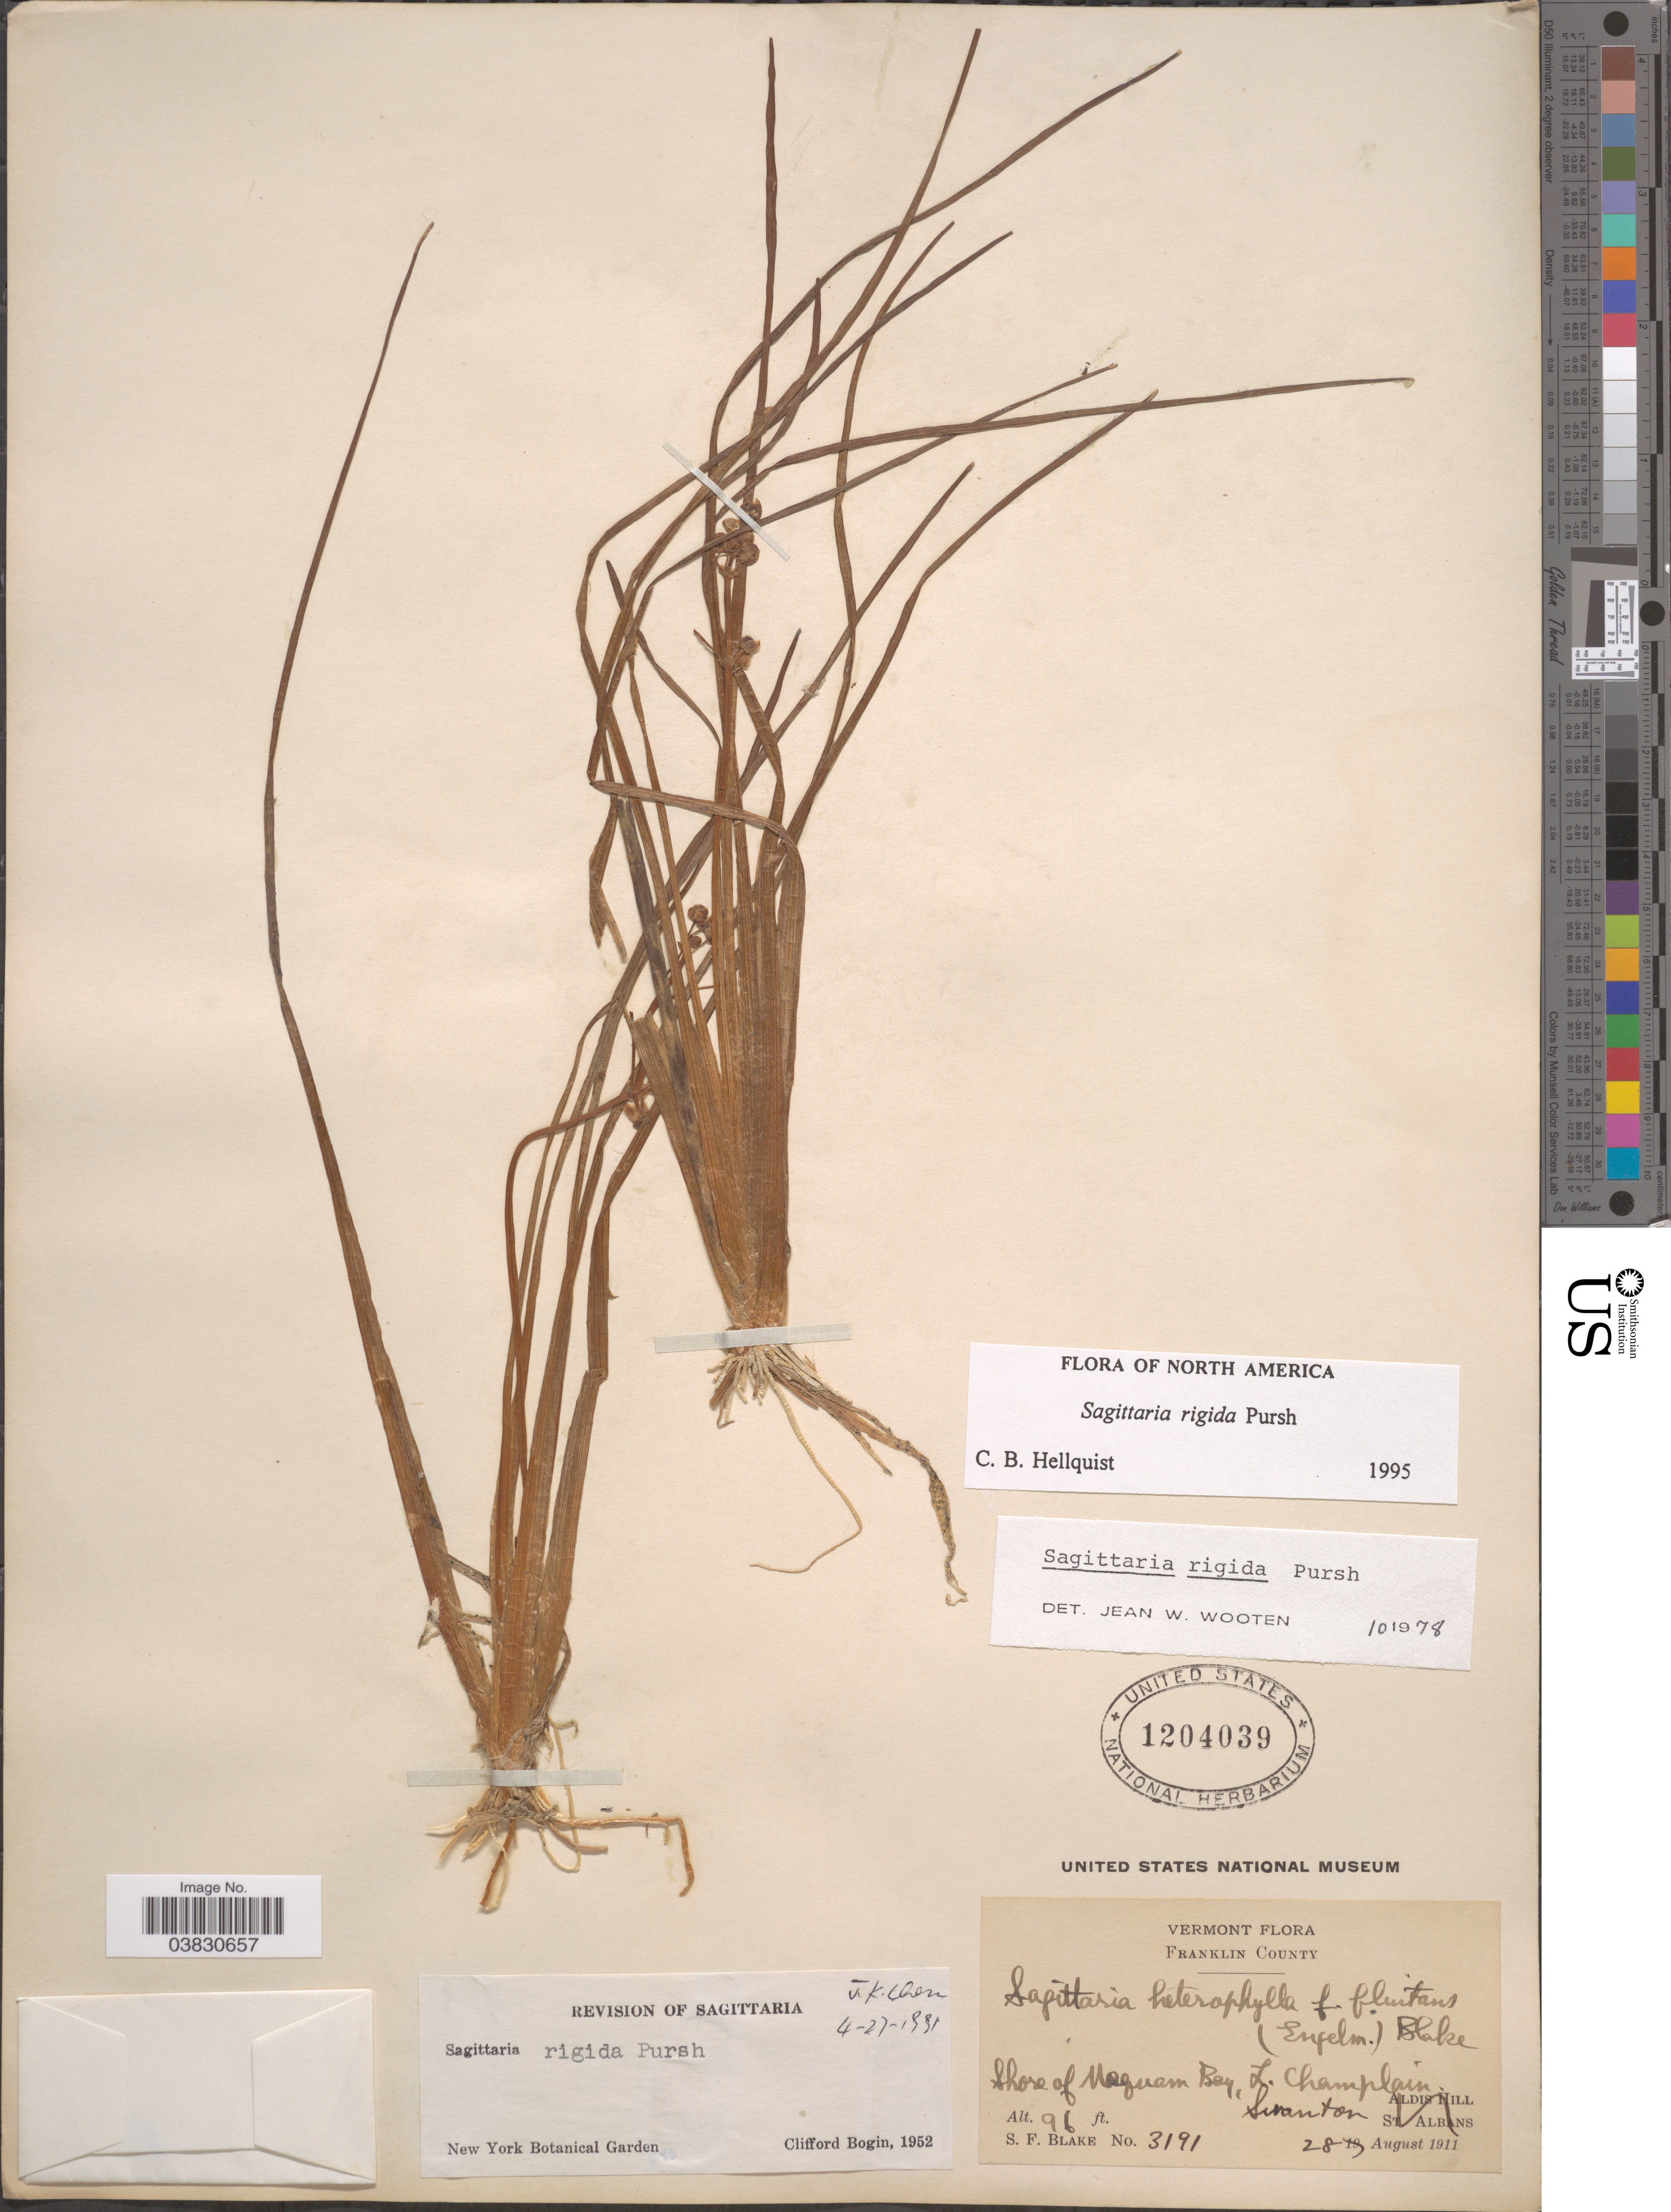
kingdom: Plantae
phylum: Tracheophyta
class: Liliopsida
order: Alismatales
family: Alismataceae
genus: Sagittaria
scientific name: Sagittaria rigida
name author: Pursh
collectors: S. Blake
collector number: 3191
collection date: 1911-08-28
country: United States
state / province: Vermont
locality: Franklin County. Shore of Maquam bay, L. Champlain. Swanton.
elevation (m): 29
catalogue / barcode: US 1204039